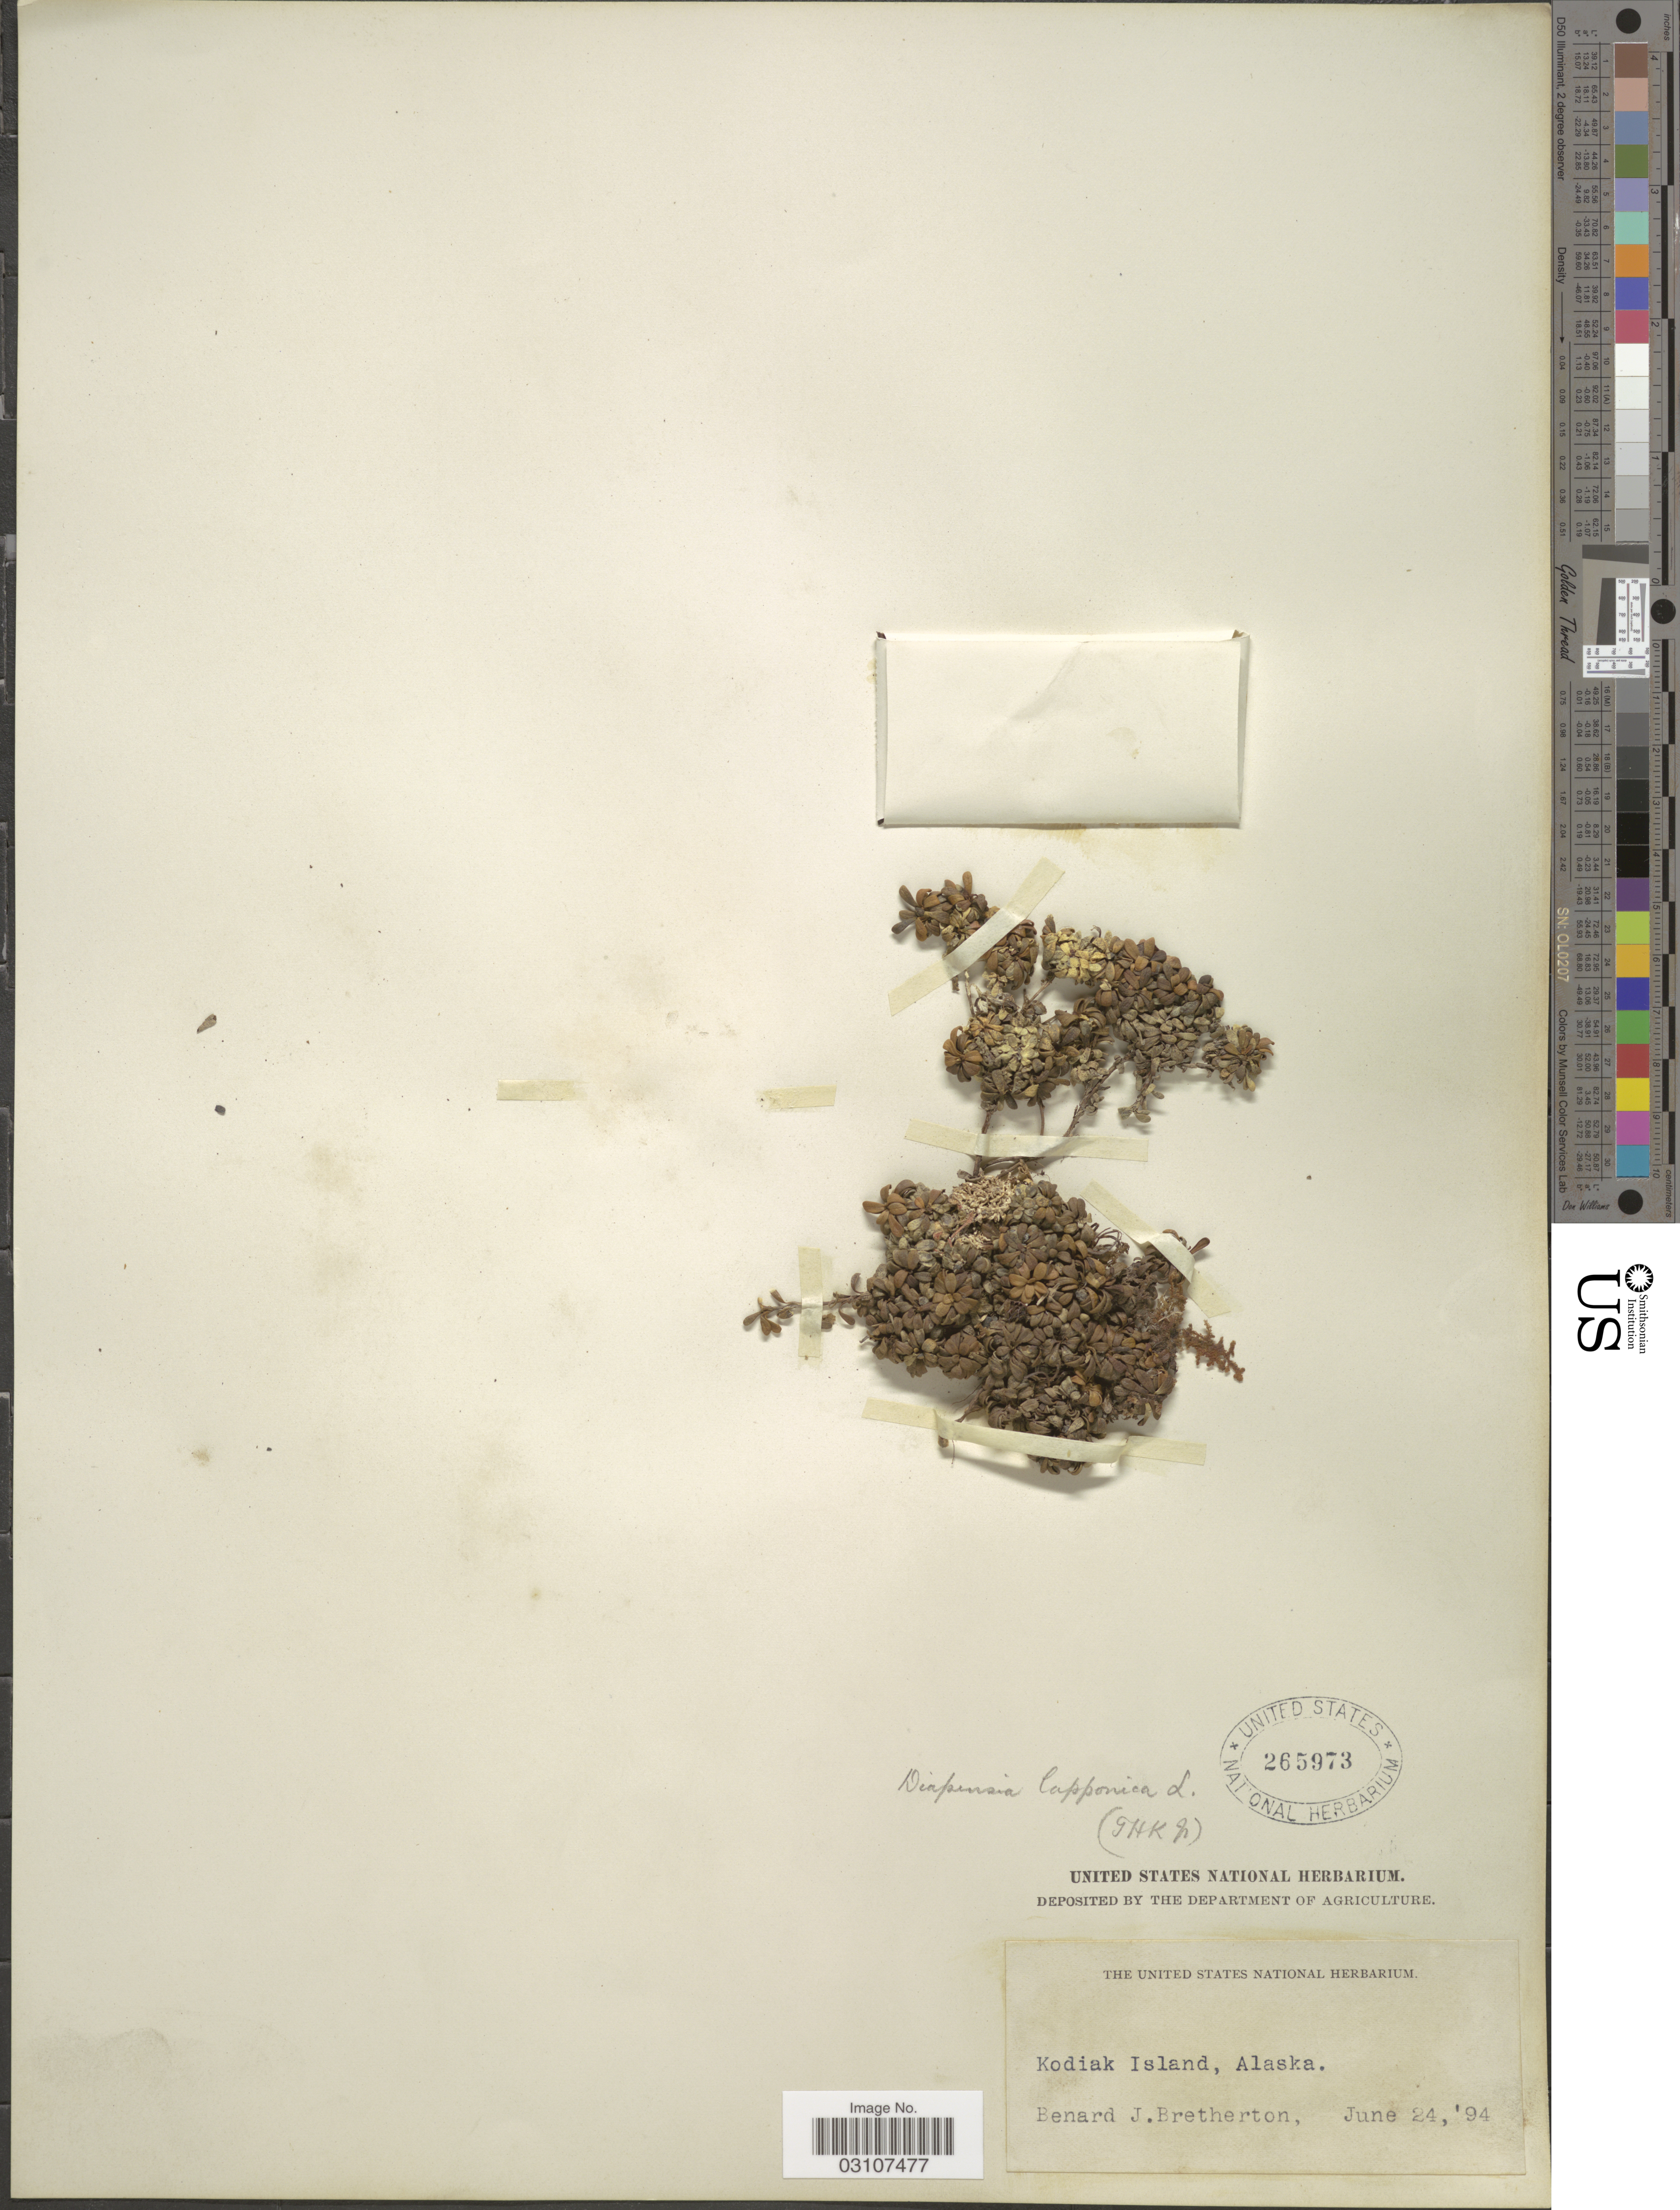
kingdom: Plantae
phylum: Tracheophyta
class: Magnoliopsida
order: Ericales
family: Diapensiaceae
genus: Diapensia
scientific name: Diapensia lapponica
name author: L.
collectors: B. Bretherton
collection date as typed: Transcribed d/m/y: 24/6/94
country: United States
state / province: Alaska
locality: Kodiak Island.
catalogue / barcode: US 265973